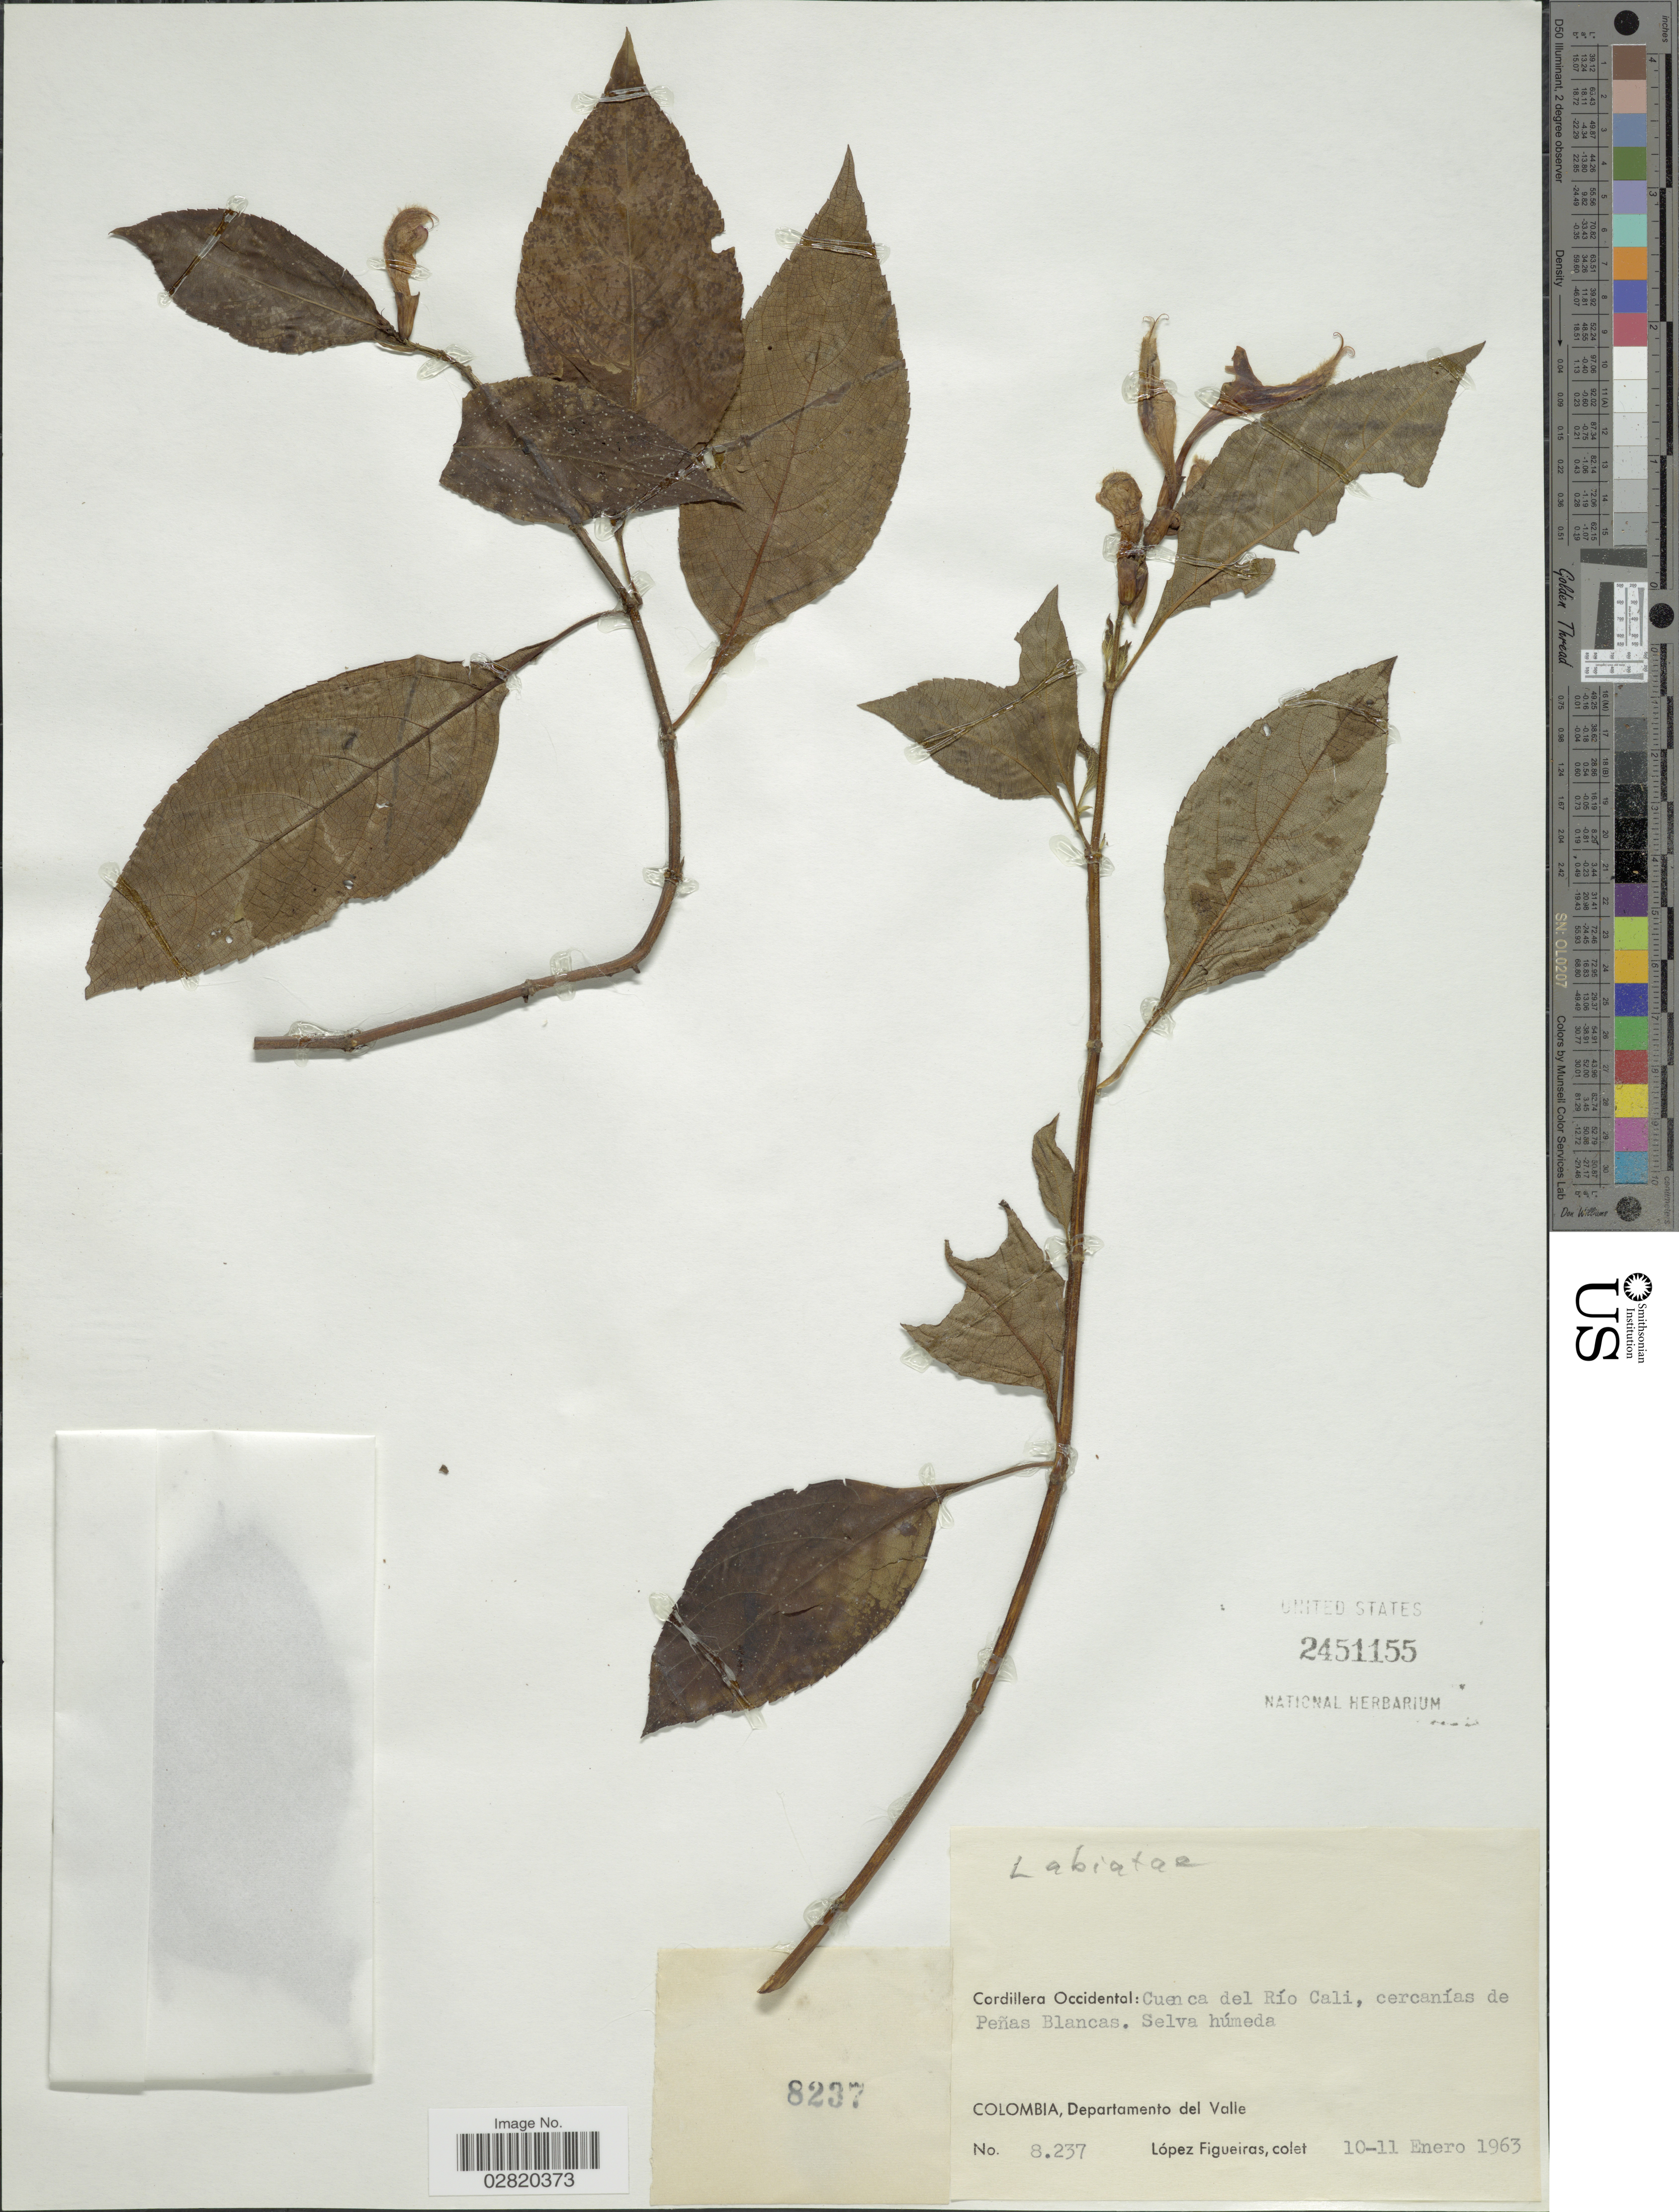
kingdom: Plantae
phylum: Tracheophyta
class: Magnoliopsida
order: Lamiales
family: Lamiaceae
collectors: M. López Figueiras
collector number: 8237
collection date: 1963-01-10/1963-01-11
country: Colombia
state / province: Valle del Cauca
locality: Cordillera Occidental: Cuen ca del Río Cali, cercanías de Peñas Blancas. Departamento del Valle.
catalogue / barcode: US 2451155